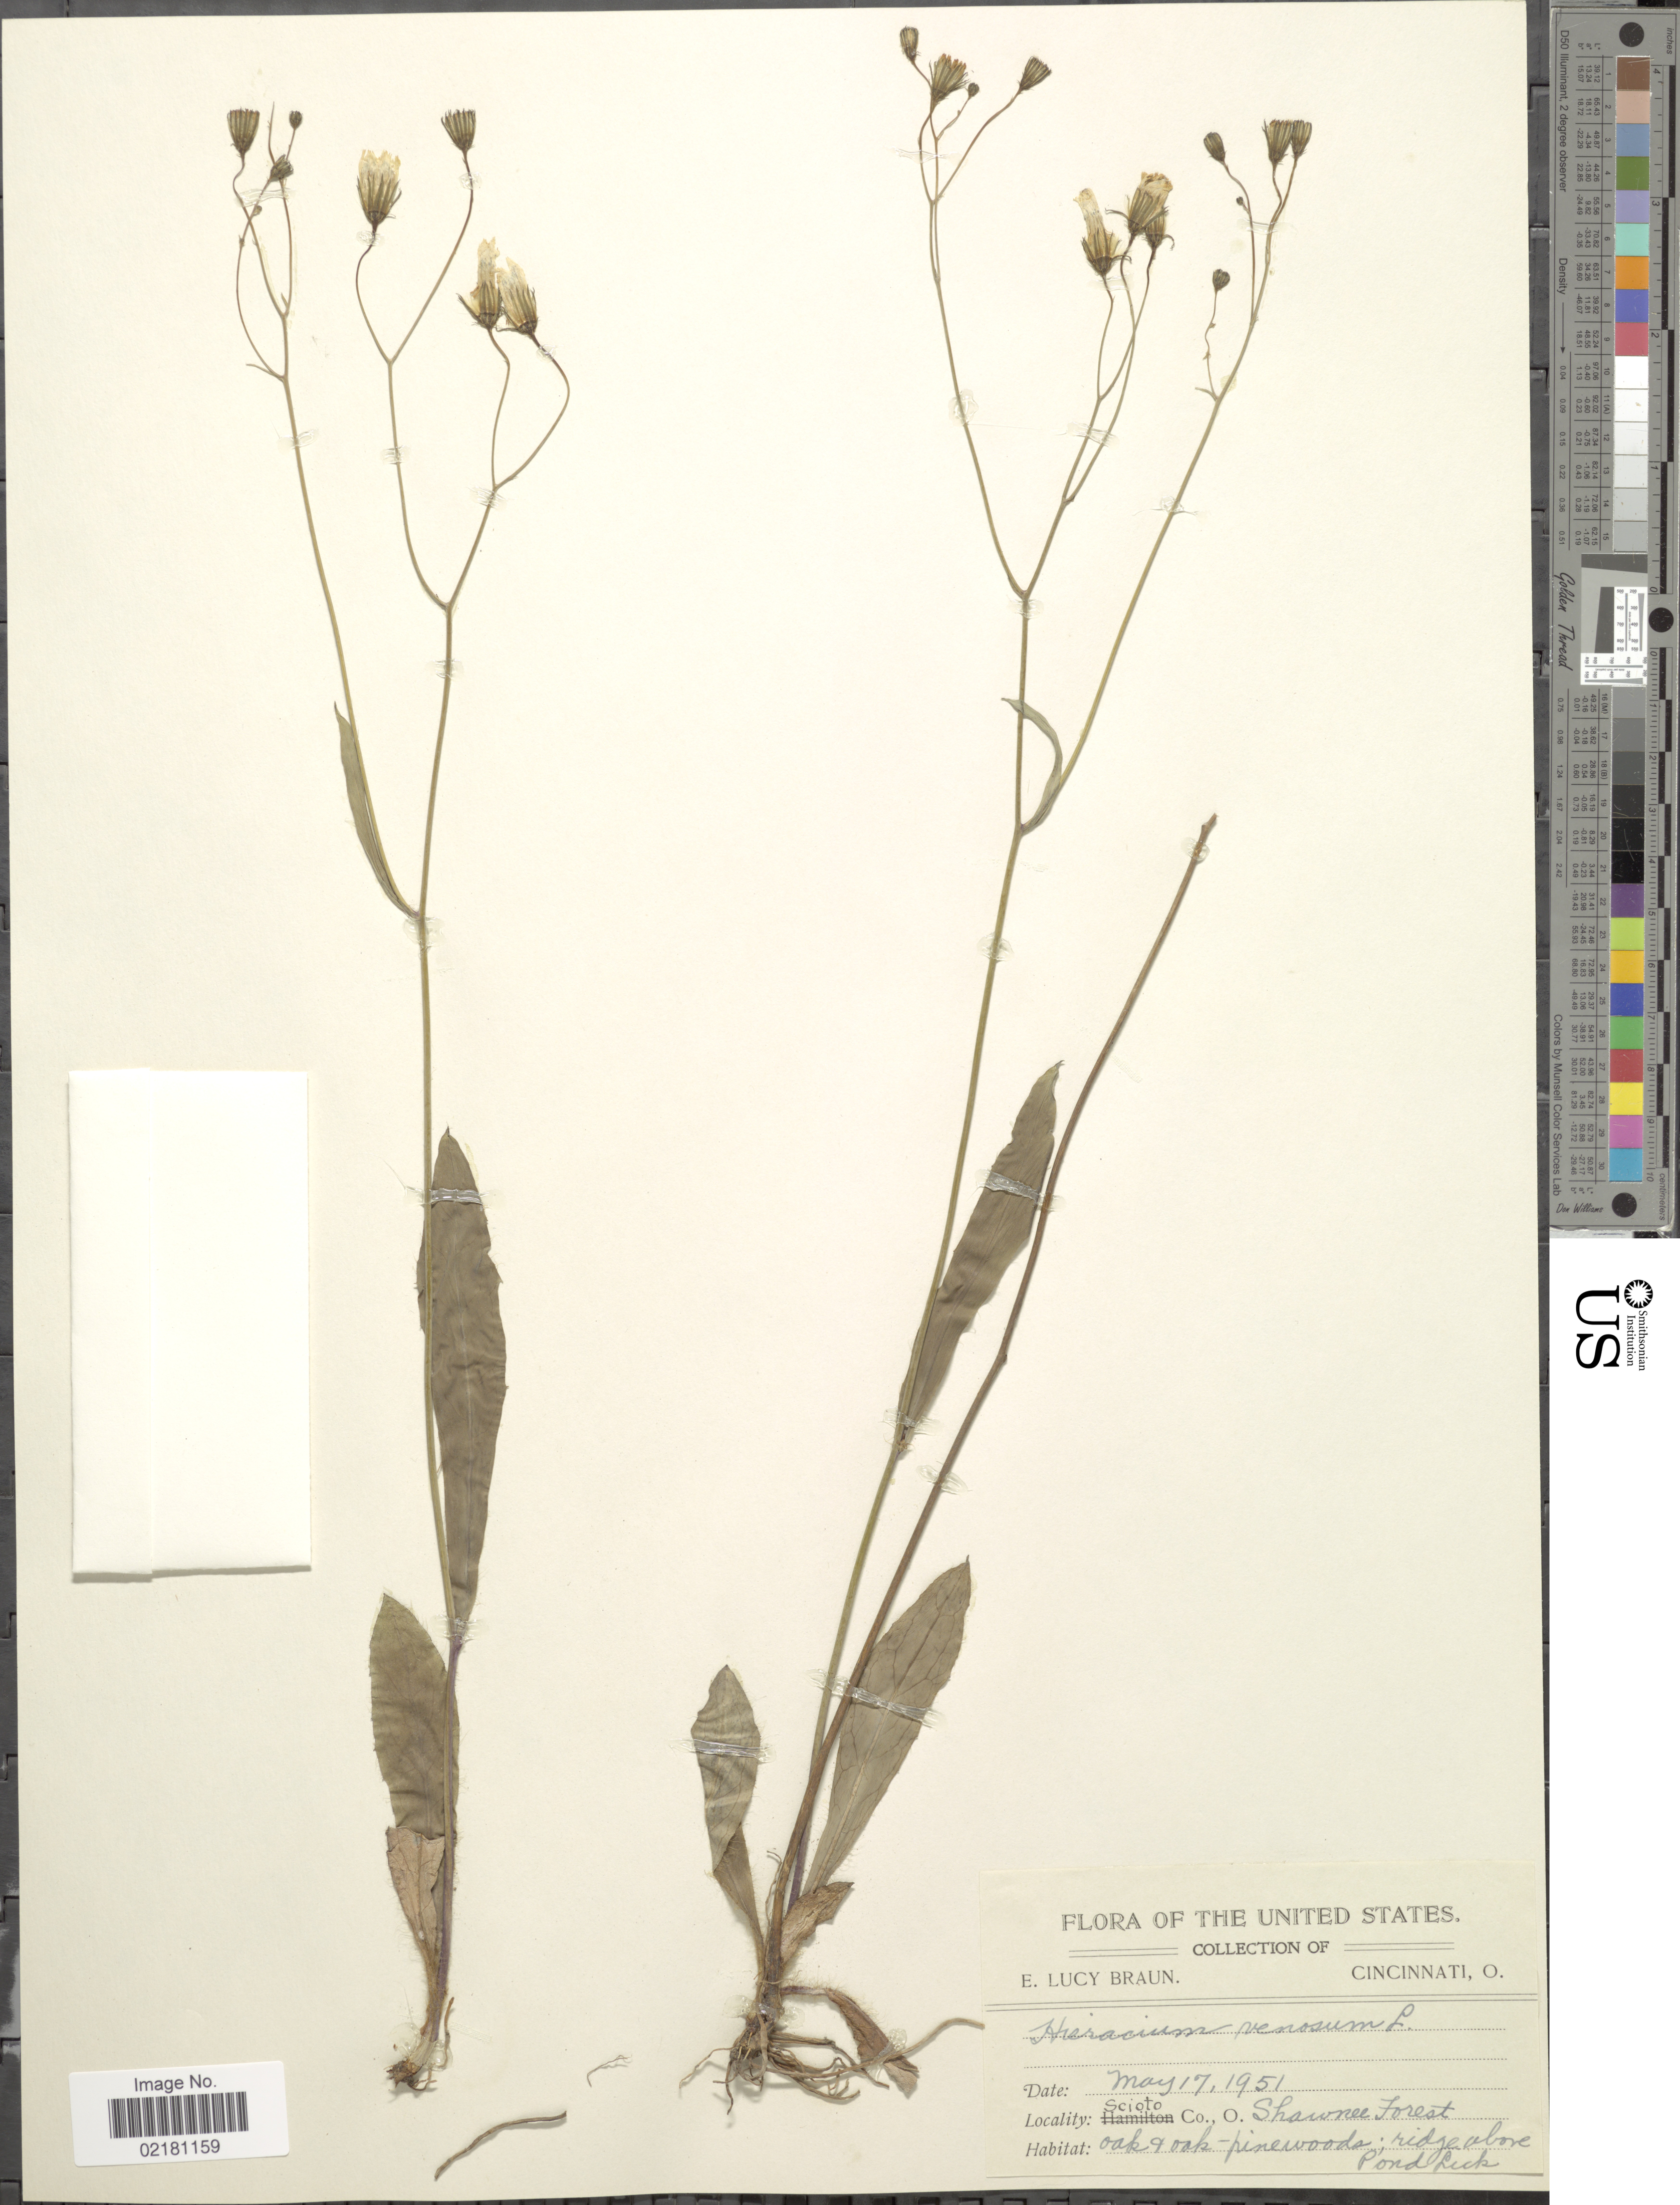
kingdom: Plantae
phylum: Tracheophyta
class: Magnoliopsida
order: Asterales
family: Asteraceae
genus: Hieracium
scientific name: Hieracium venosum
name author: L.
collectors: E. L. Braun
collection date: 1951-05-17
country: United States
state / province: Ohio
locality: Scioto Co., O. Shawnee Forest. Oak & oak-pinewoods; ridge above Pond Lick.